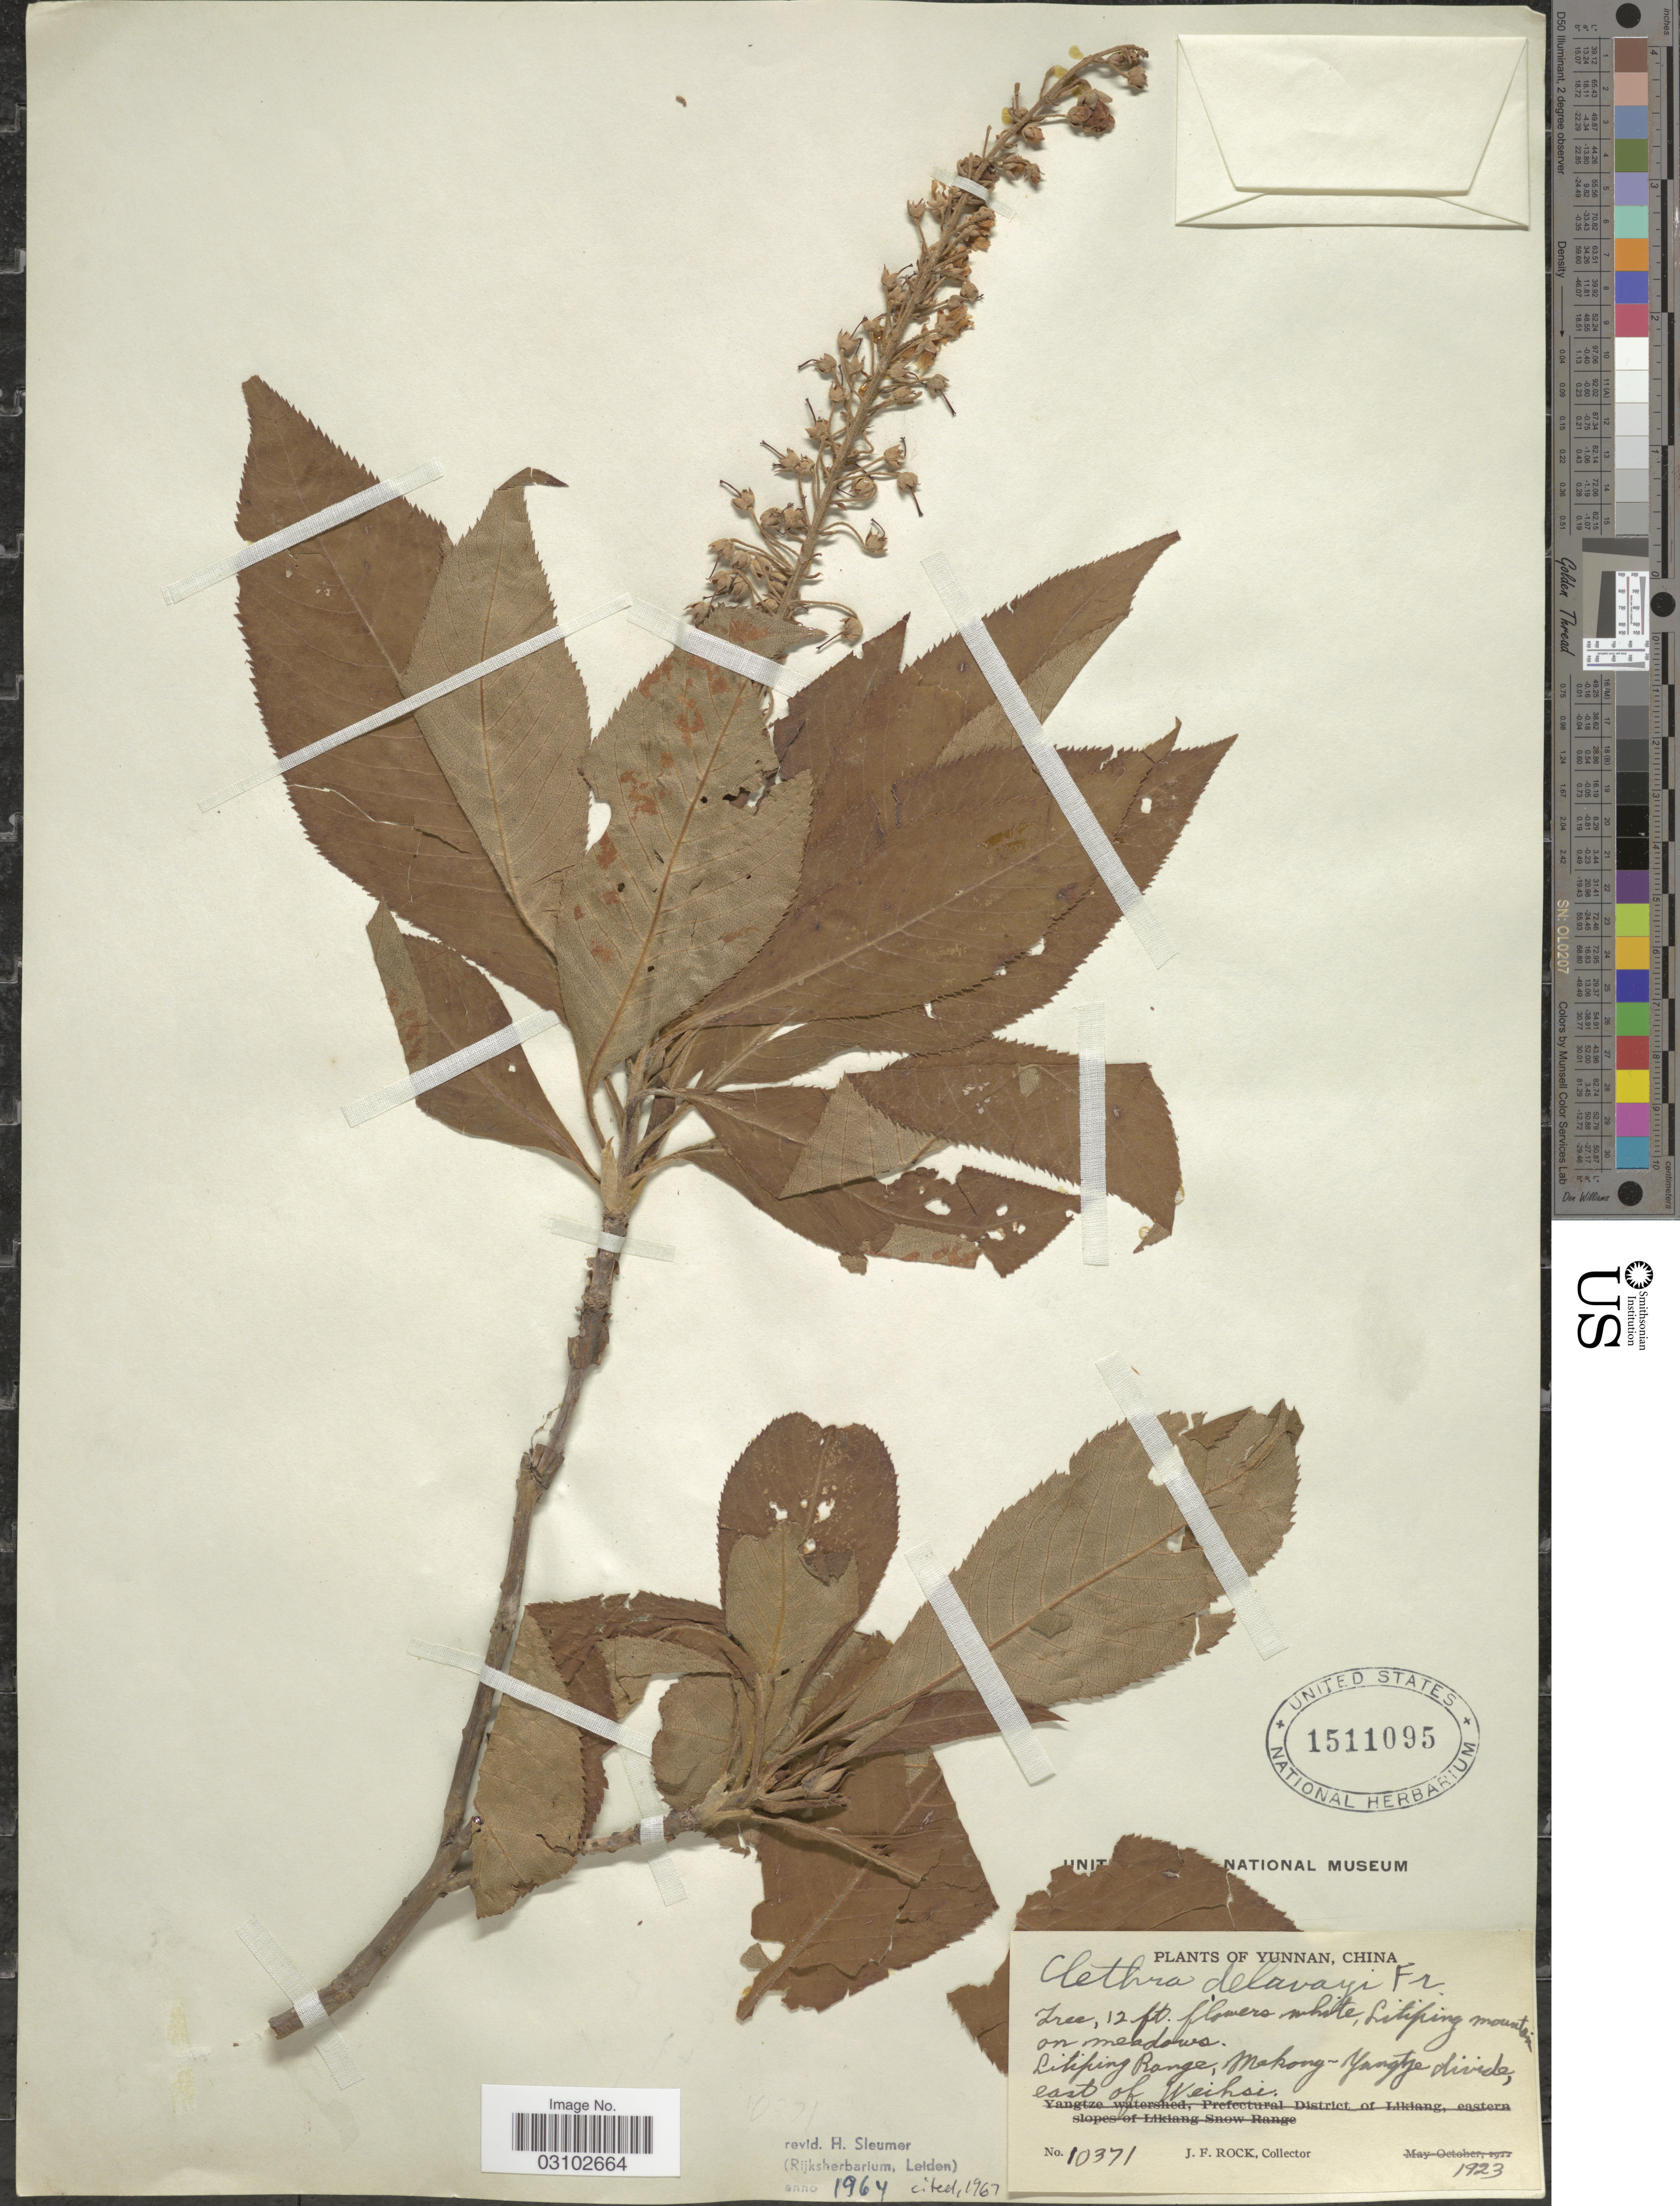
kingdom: Plantae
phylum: Tracheophyta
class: Magnoliopsida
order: Ericales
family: Clethraceae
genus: Clethra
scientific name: Clethra delavayi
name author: Franch.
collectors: J. Rock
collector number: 10371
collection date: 1923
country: China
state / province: Yunnan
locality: Litiping Range, Mekong-Yangtze divide, east of Weihsi.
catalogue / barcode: US 1511095